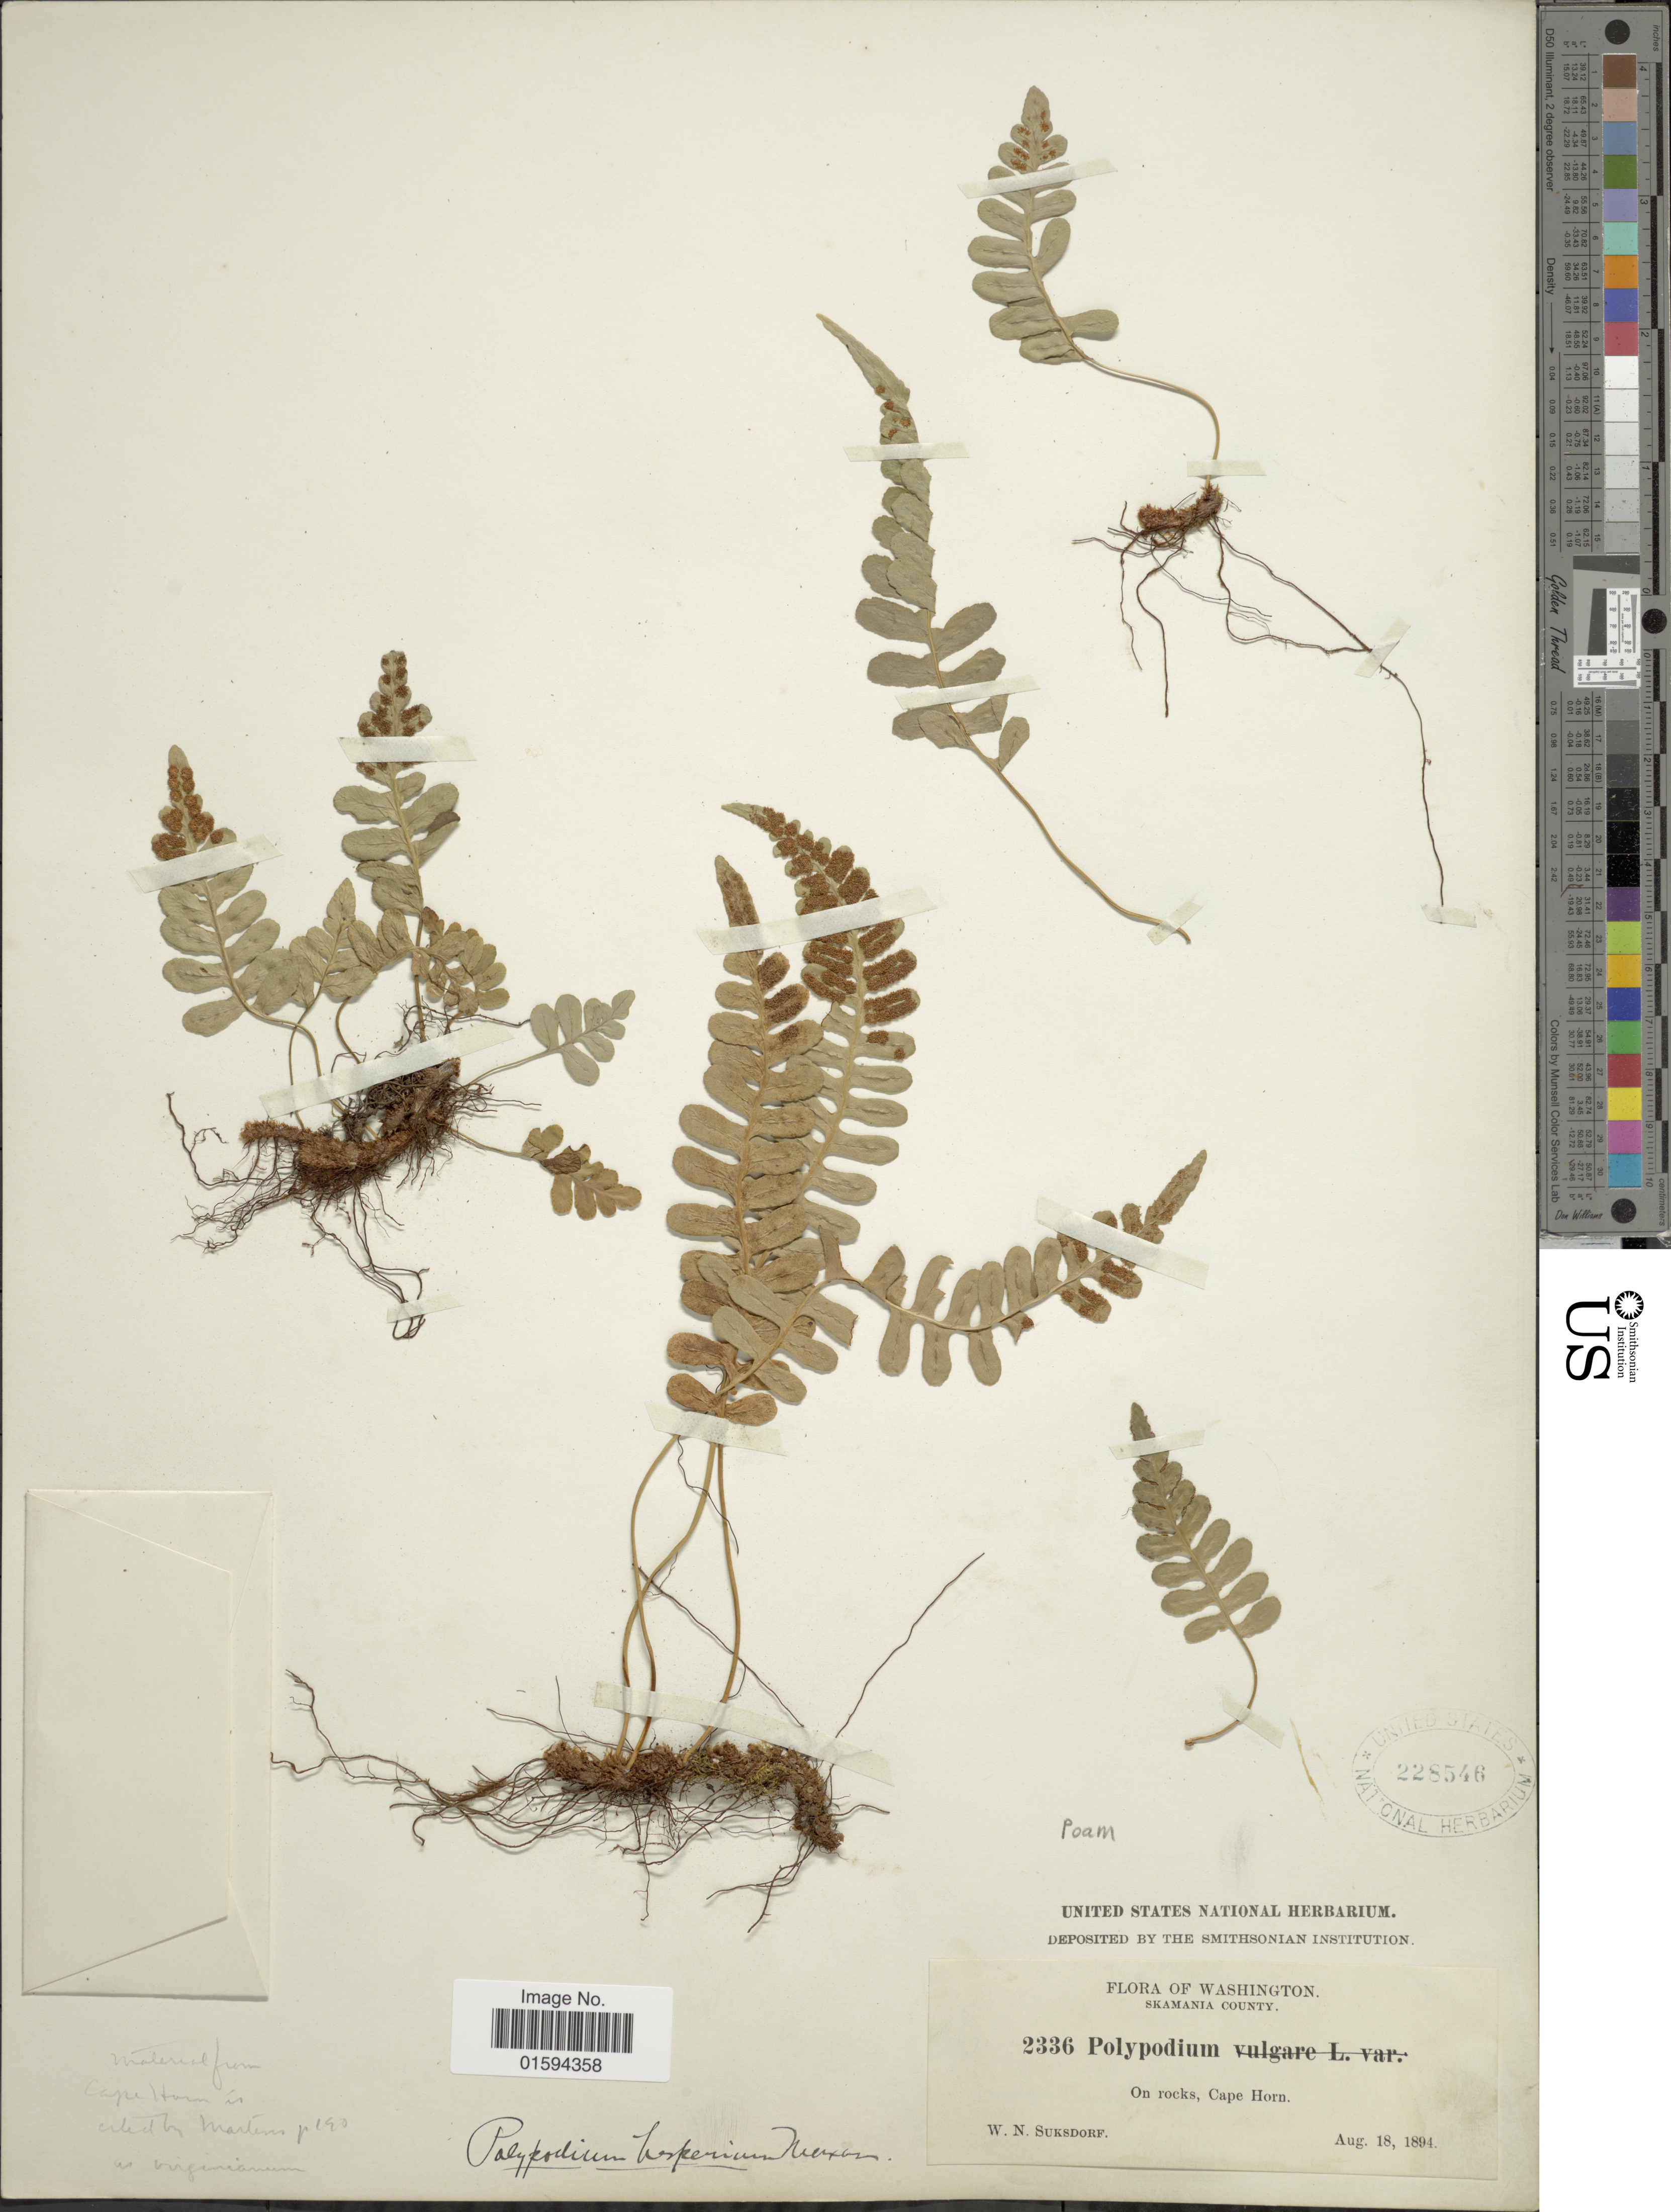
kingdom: Plantae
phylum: Tracheophyta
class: Polypodiopsida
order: Polypodiales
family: Polypodiaceae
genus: Polypodium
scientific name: Polypodium amorphum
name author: Suksd.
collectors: W. N. Suksdorf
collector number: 2336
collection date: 1894-08-18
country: United States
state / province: Washington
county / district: Skamania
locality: Skamania County, On rocks, Cape Horn.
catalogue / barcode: US 228546